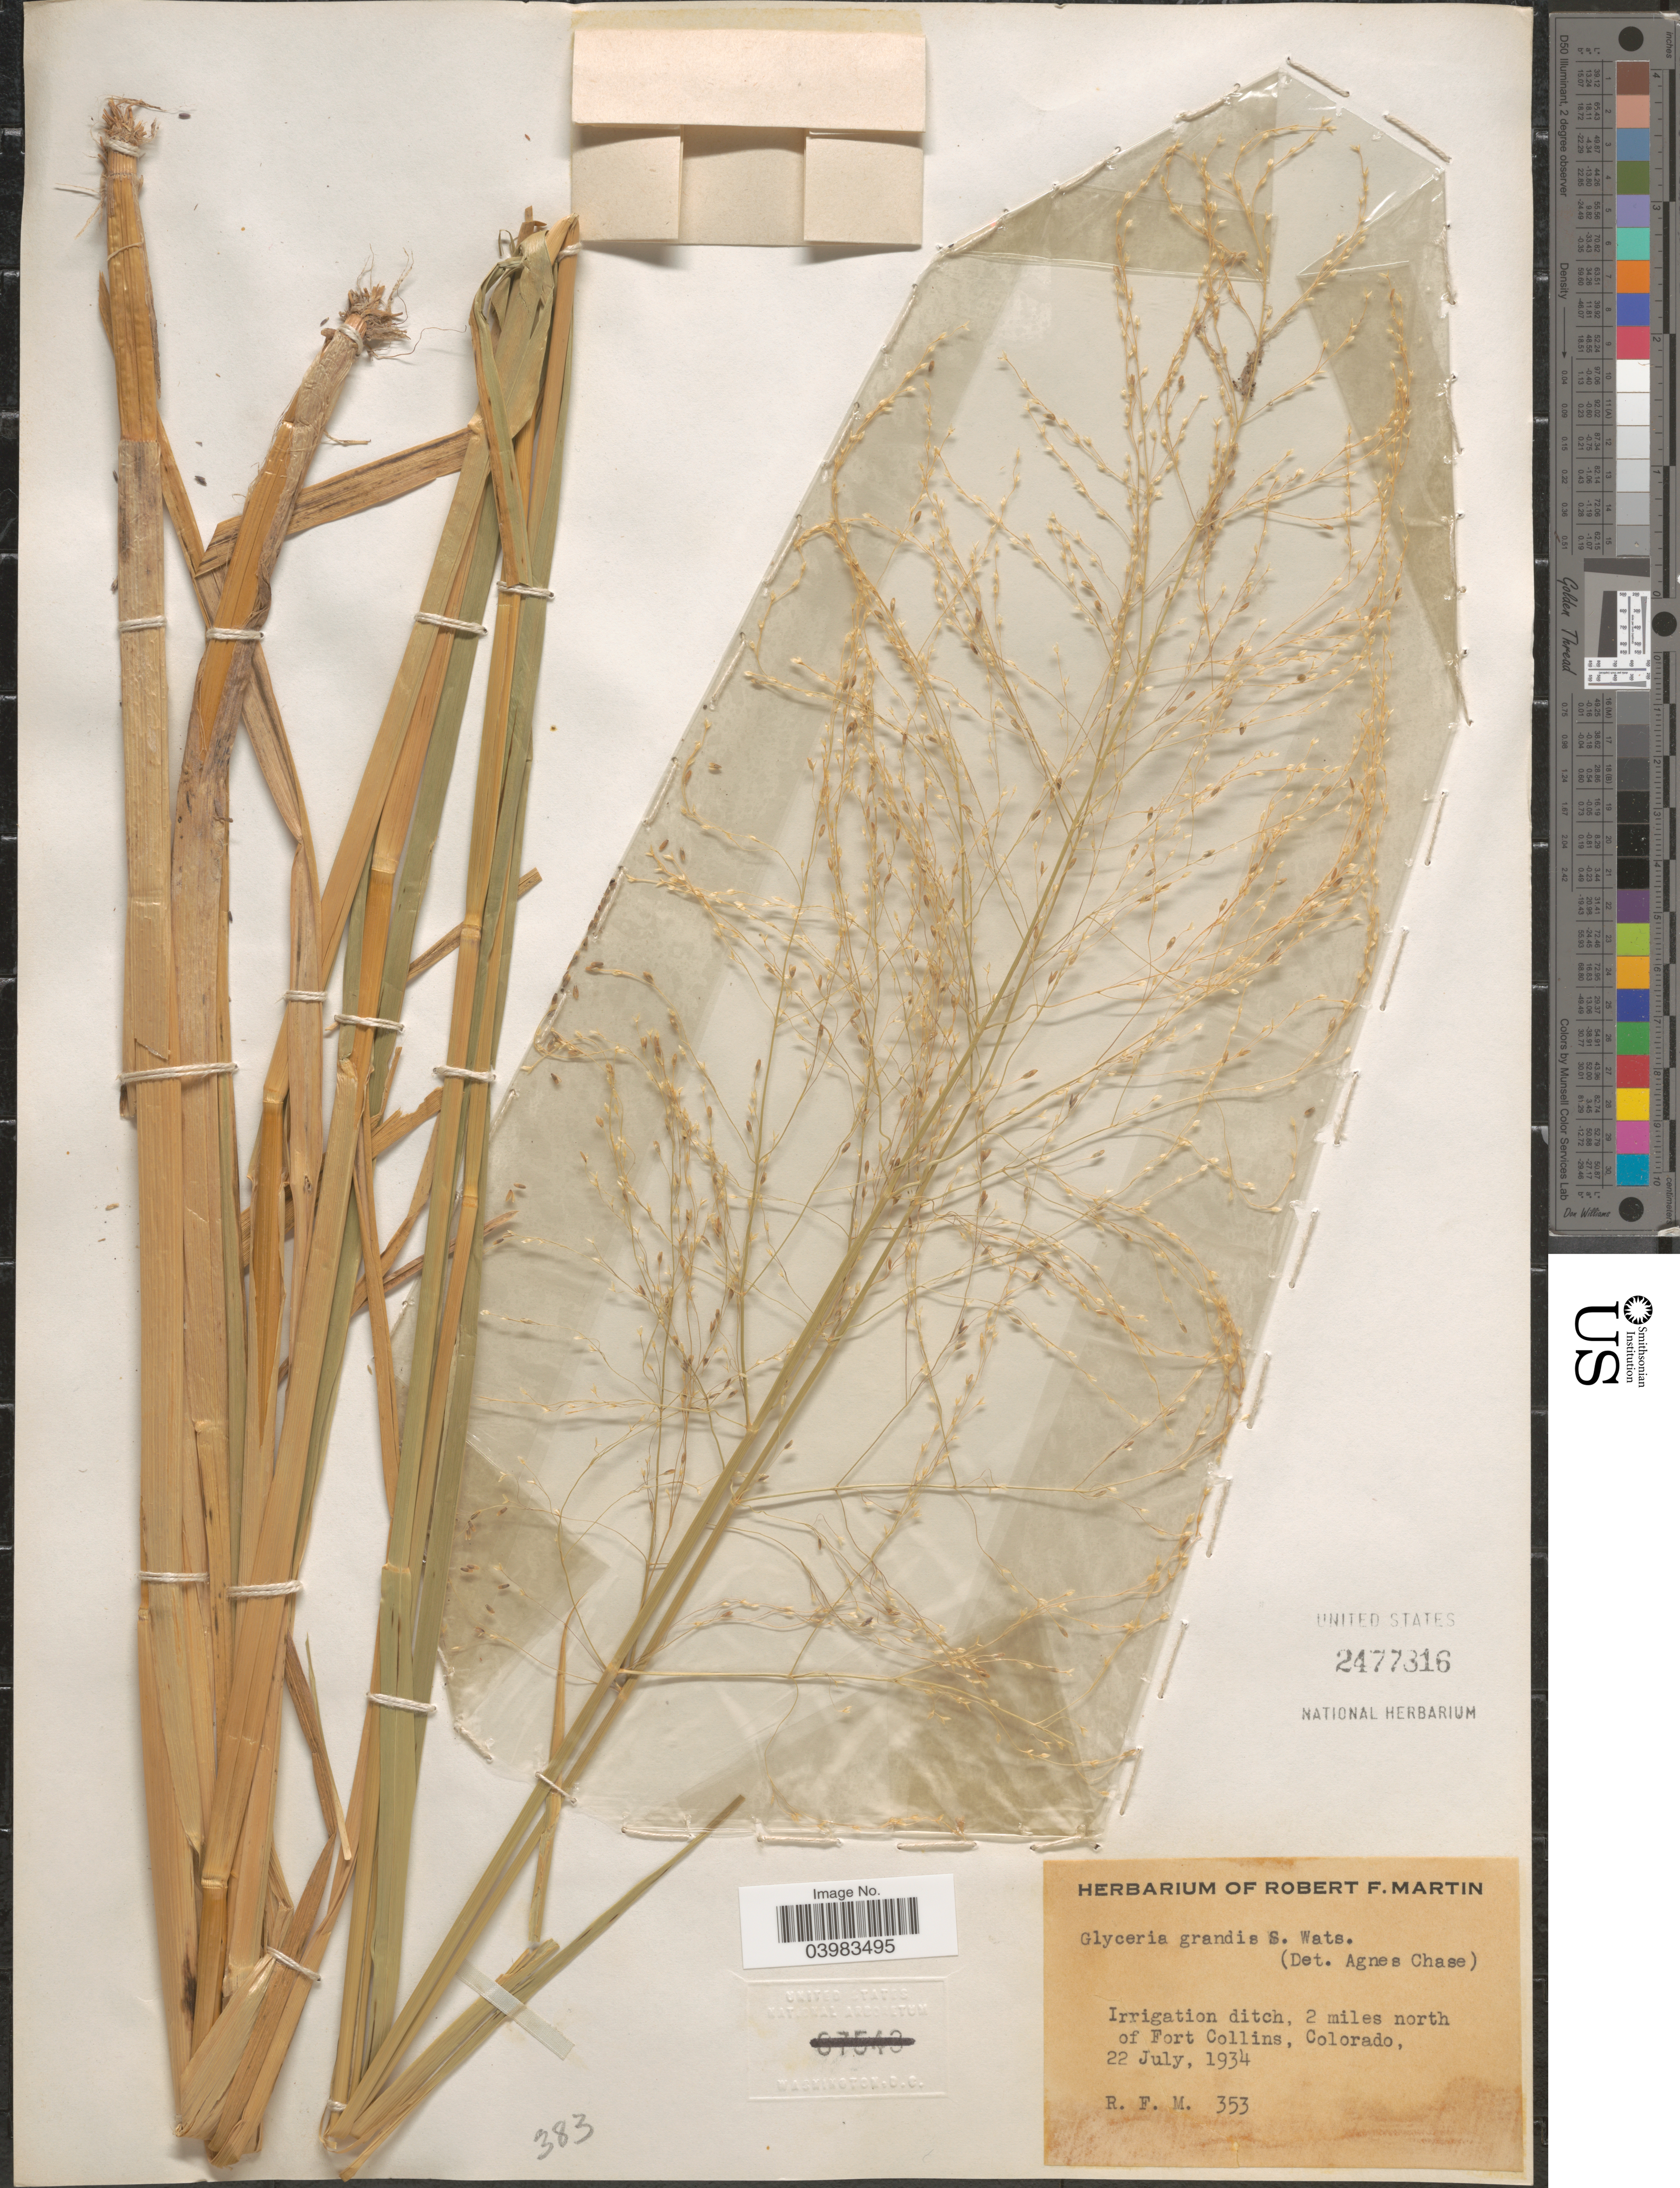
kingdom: Plantae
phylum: Tracheophyta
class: Liliopsida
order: Poales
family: Poaceae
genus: Glyceria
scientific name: Glyceria grandis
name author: S. Watson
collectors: R. F. Martin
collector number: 353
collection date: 1934-07-22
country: United States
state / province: Colorado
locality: Irrigation ditch, 2 miles north of Fort Collins.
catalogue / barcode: US 2477816